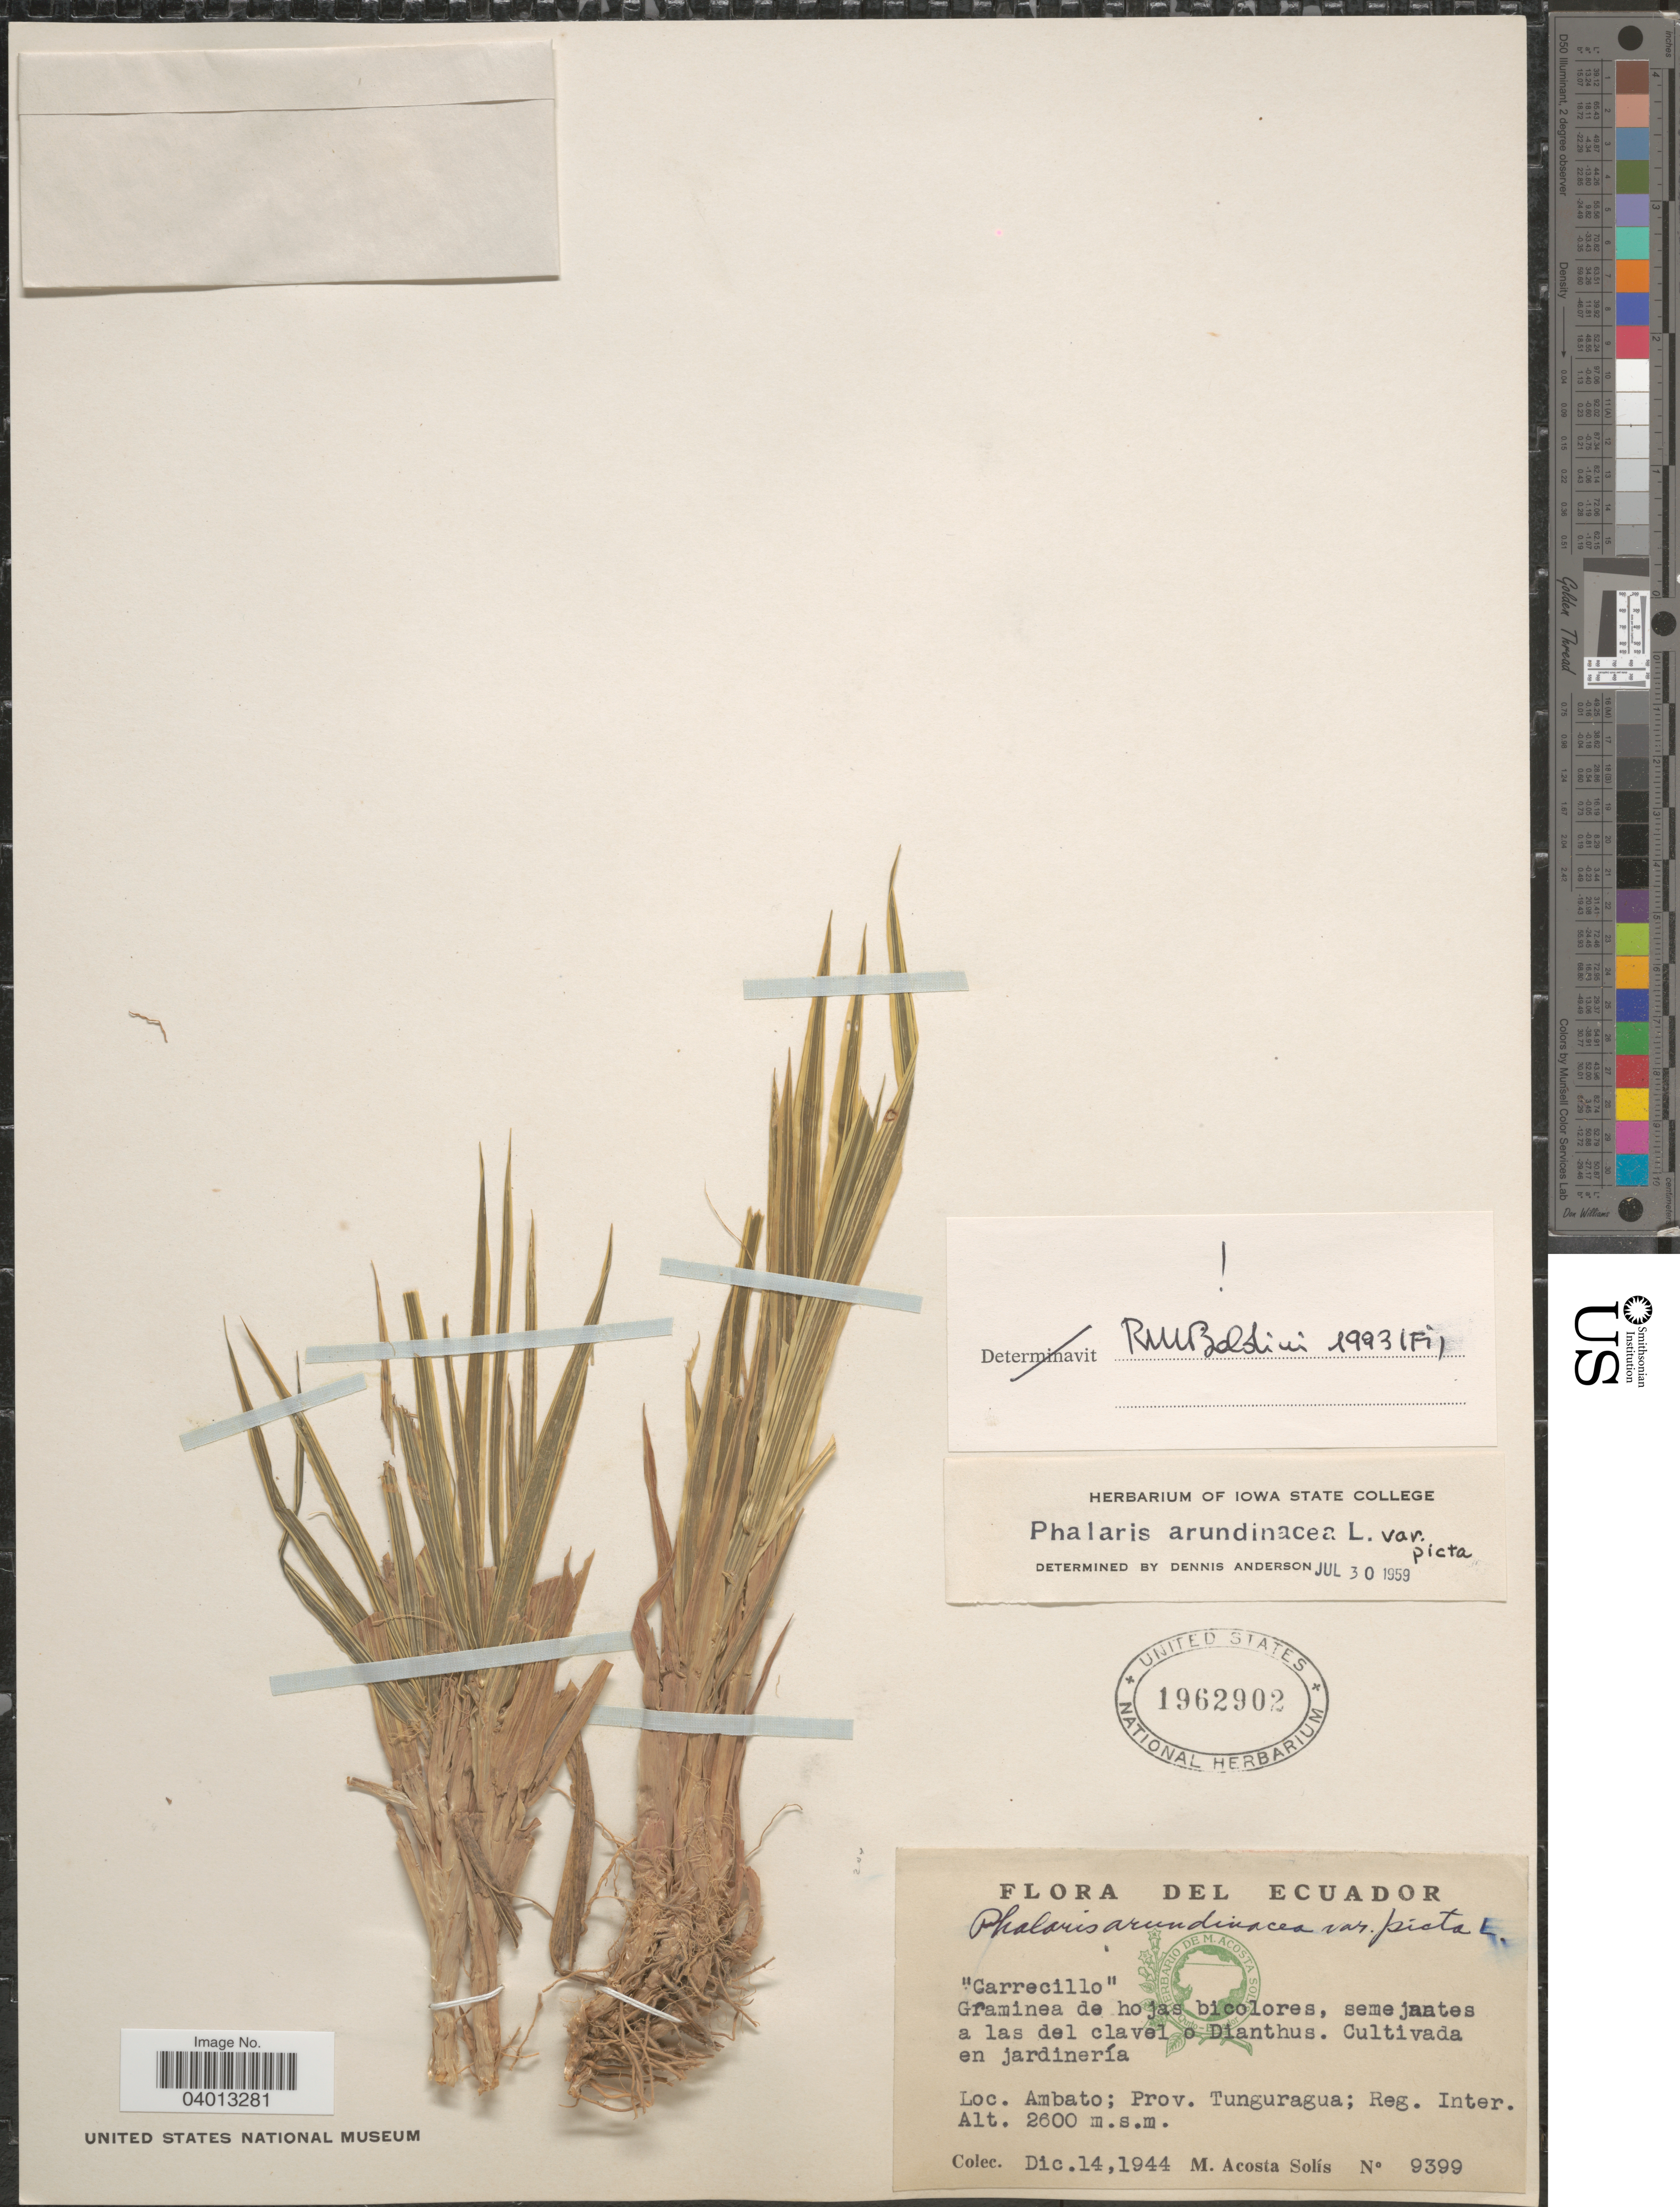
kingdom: Plantae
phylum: Tracheophyta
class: Liliopsida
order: Poales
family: Poaceae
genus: Phalaris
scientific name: Phalaris arundinacea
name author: L.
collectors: M. Acosta Solis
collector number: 9399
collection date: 1944-12-14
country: Ecuador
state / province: Tungurahua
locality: Ambato; Reg. Inter.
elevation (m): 2600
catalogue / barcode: US 1962902